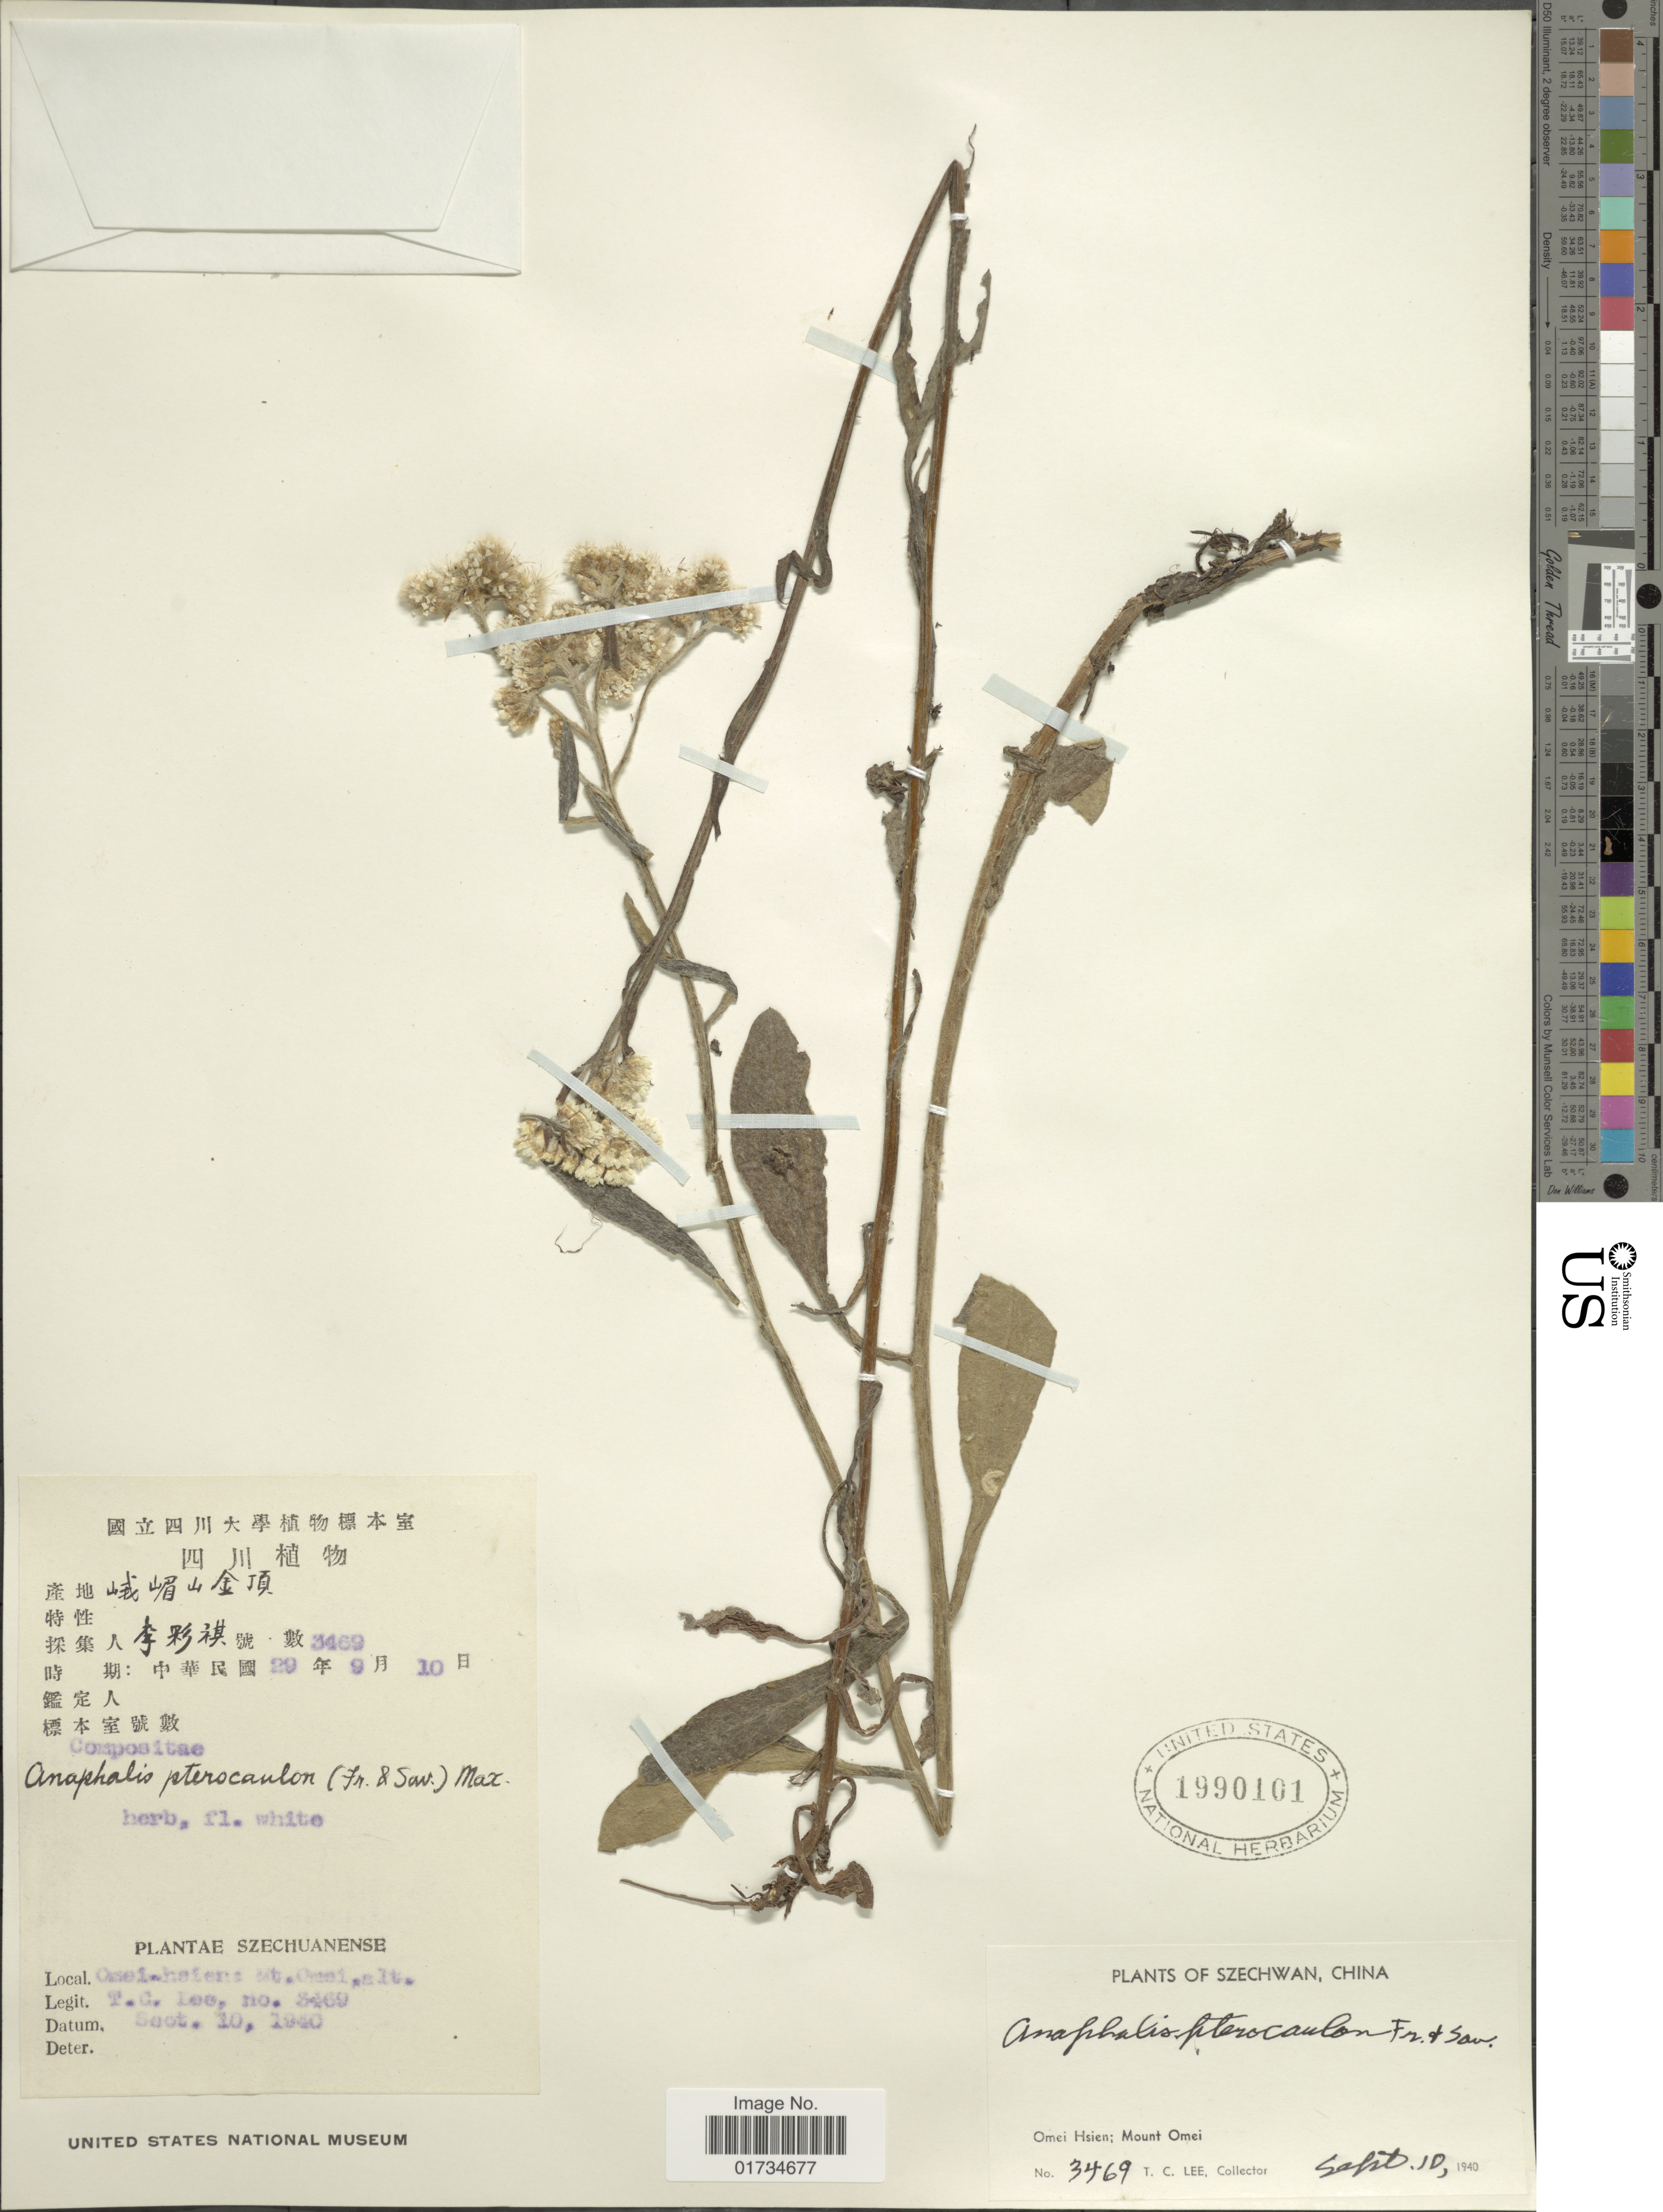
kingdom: Plantae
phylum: Tracheophyta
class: Magnoliopsida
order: Asterales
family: Asteraceae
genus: Anaphalis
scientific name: Anaphalis pterocaulon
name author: Maxim.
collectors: T. Lee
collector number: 3469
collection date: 1940-09-10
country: China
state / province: Sichuan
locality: Szechwan, China. Omei Hsien: Mount Omei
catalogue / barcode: US 1990101